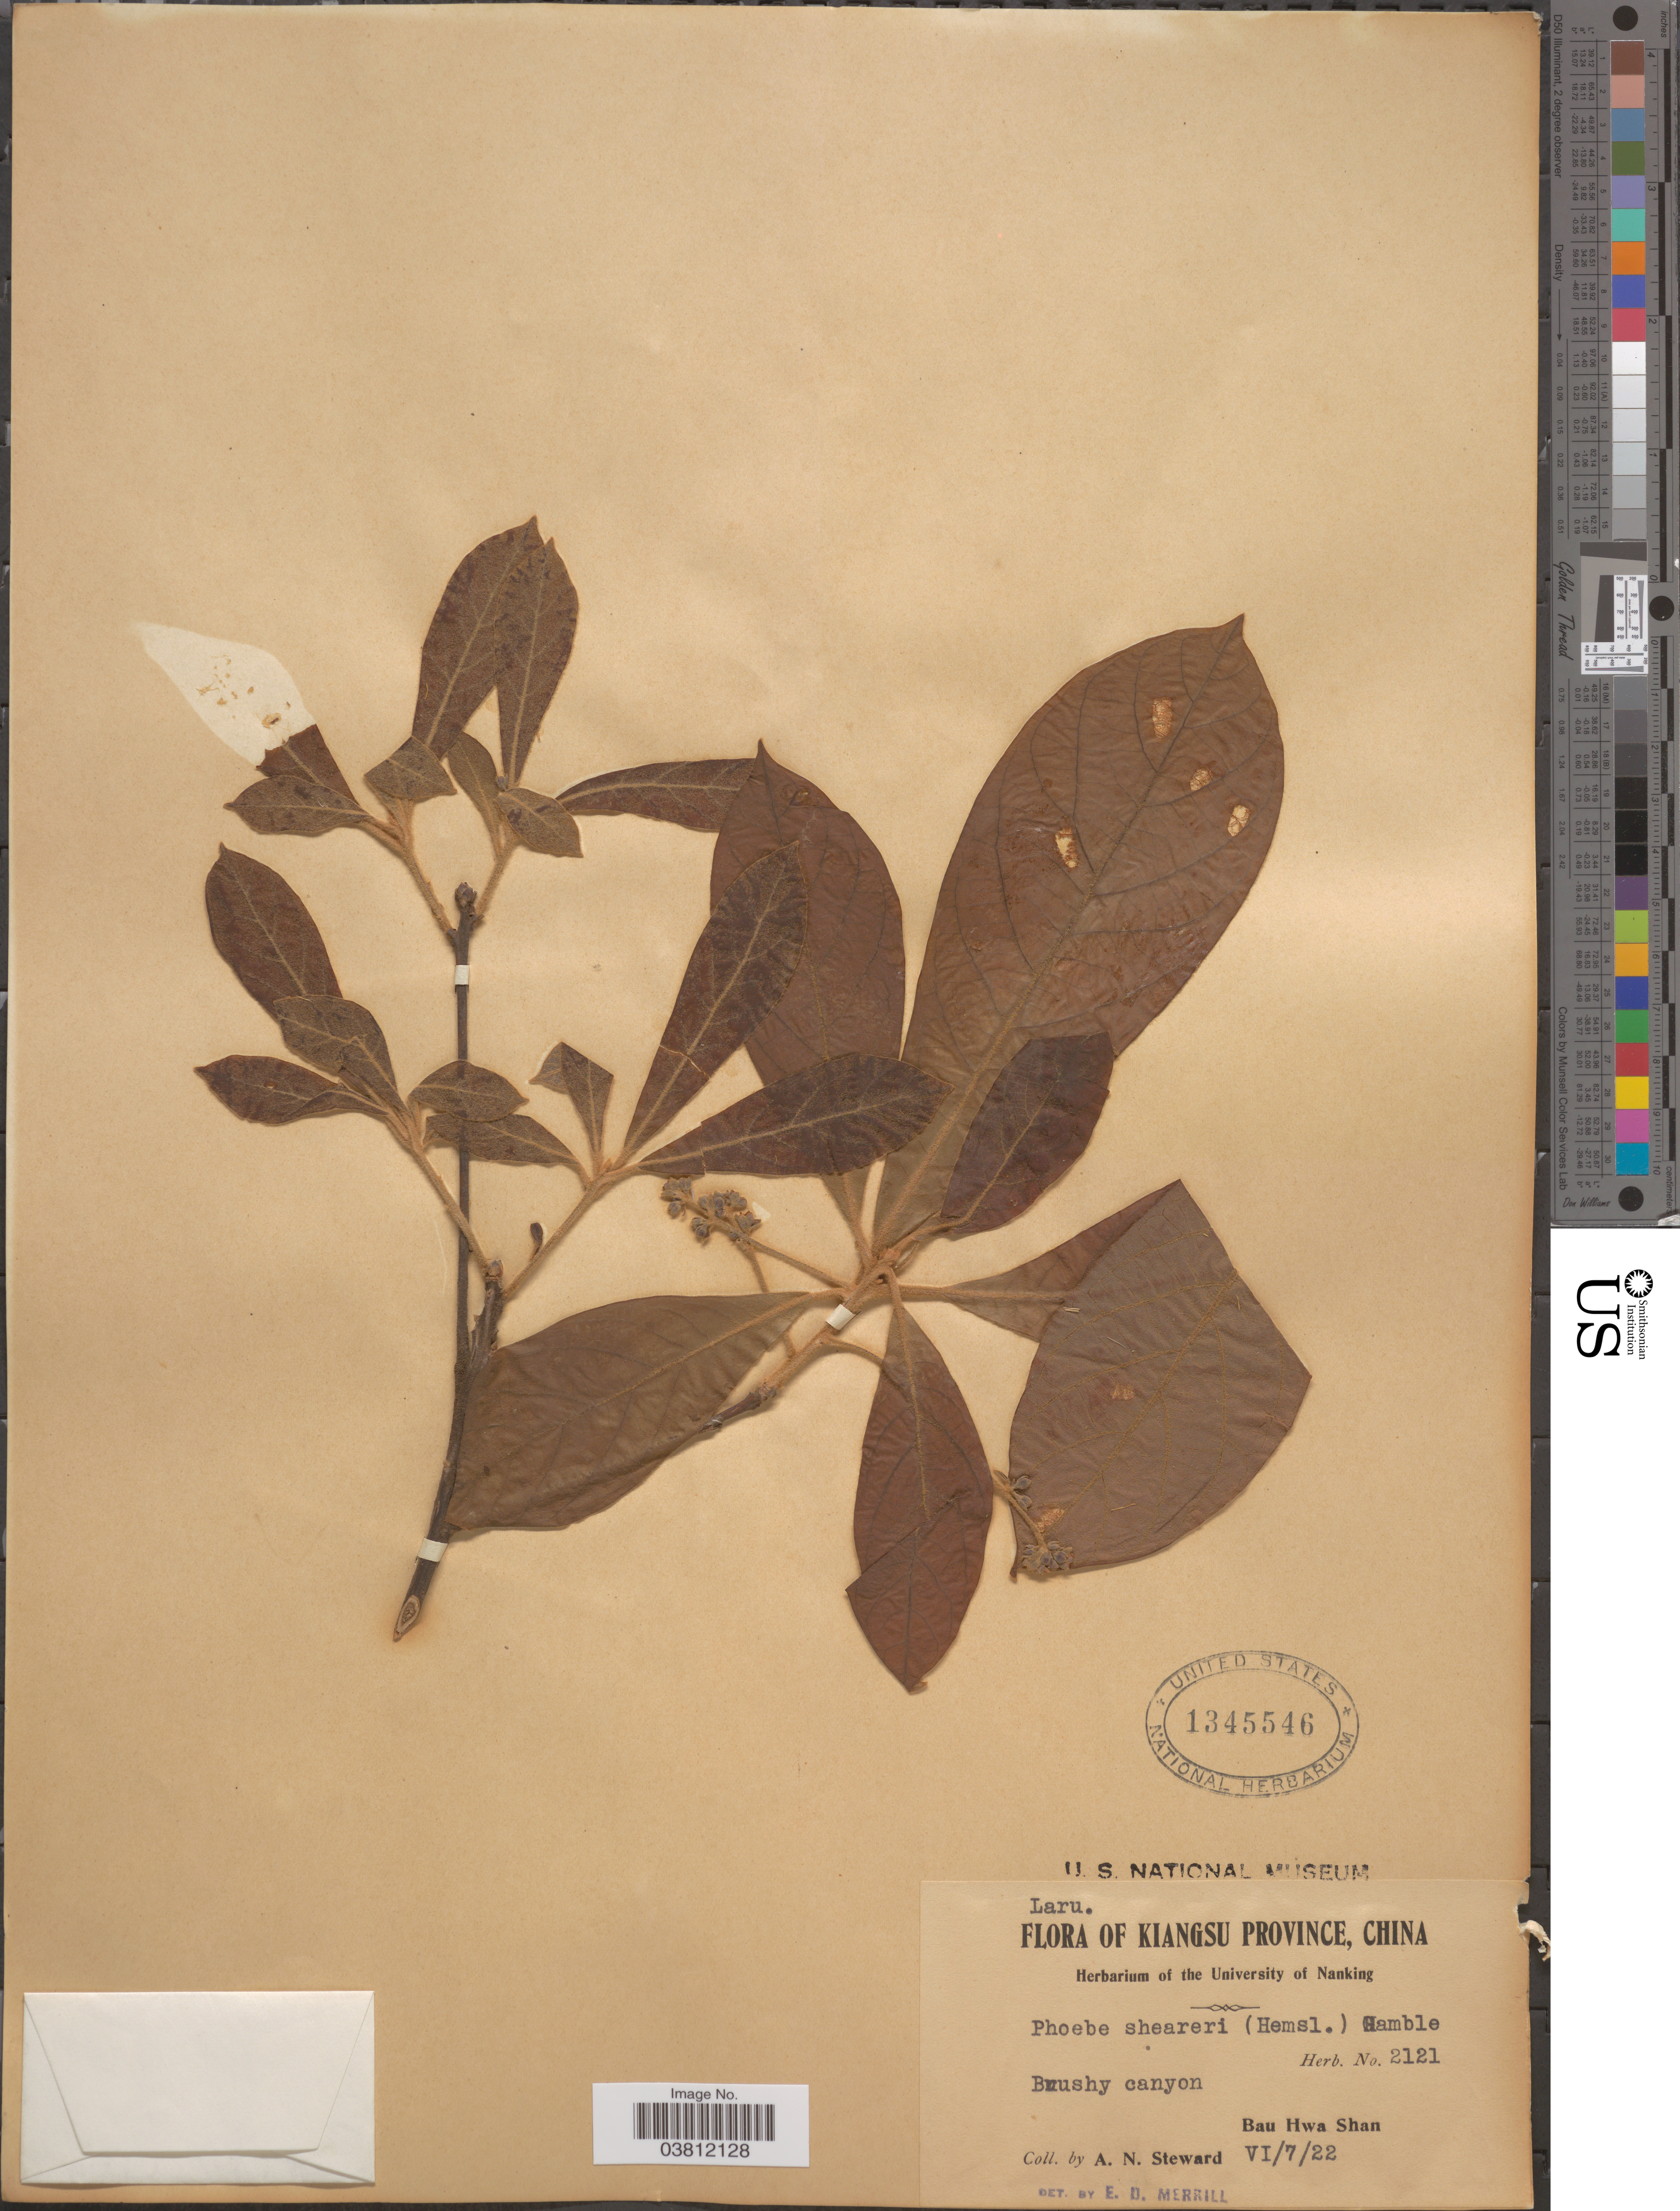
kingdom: Plantae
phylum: Tracheophyta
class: Magnoliopsida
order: Laurales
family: Lauraceae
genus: Phoebe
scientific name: Phoebe sheareri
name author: (Hemsl.) Gamble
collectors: A. N. Steward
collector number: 2121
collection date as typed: Transcribed d/m/y: 7/6/22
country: China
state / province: Jiangsu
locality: Kiangsu Province. Bau Hwa Shan.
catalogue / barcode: US 1345546